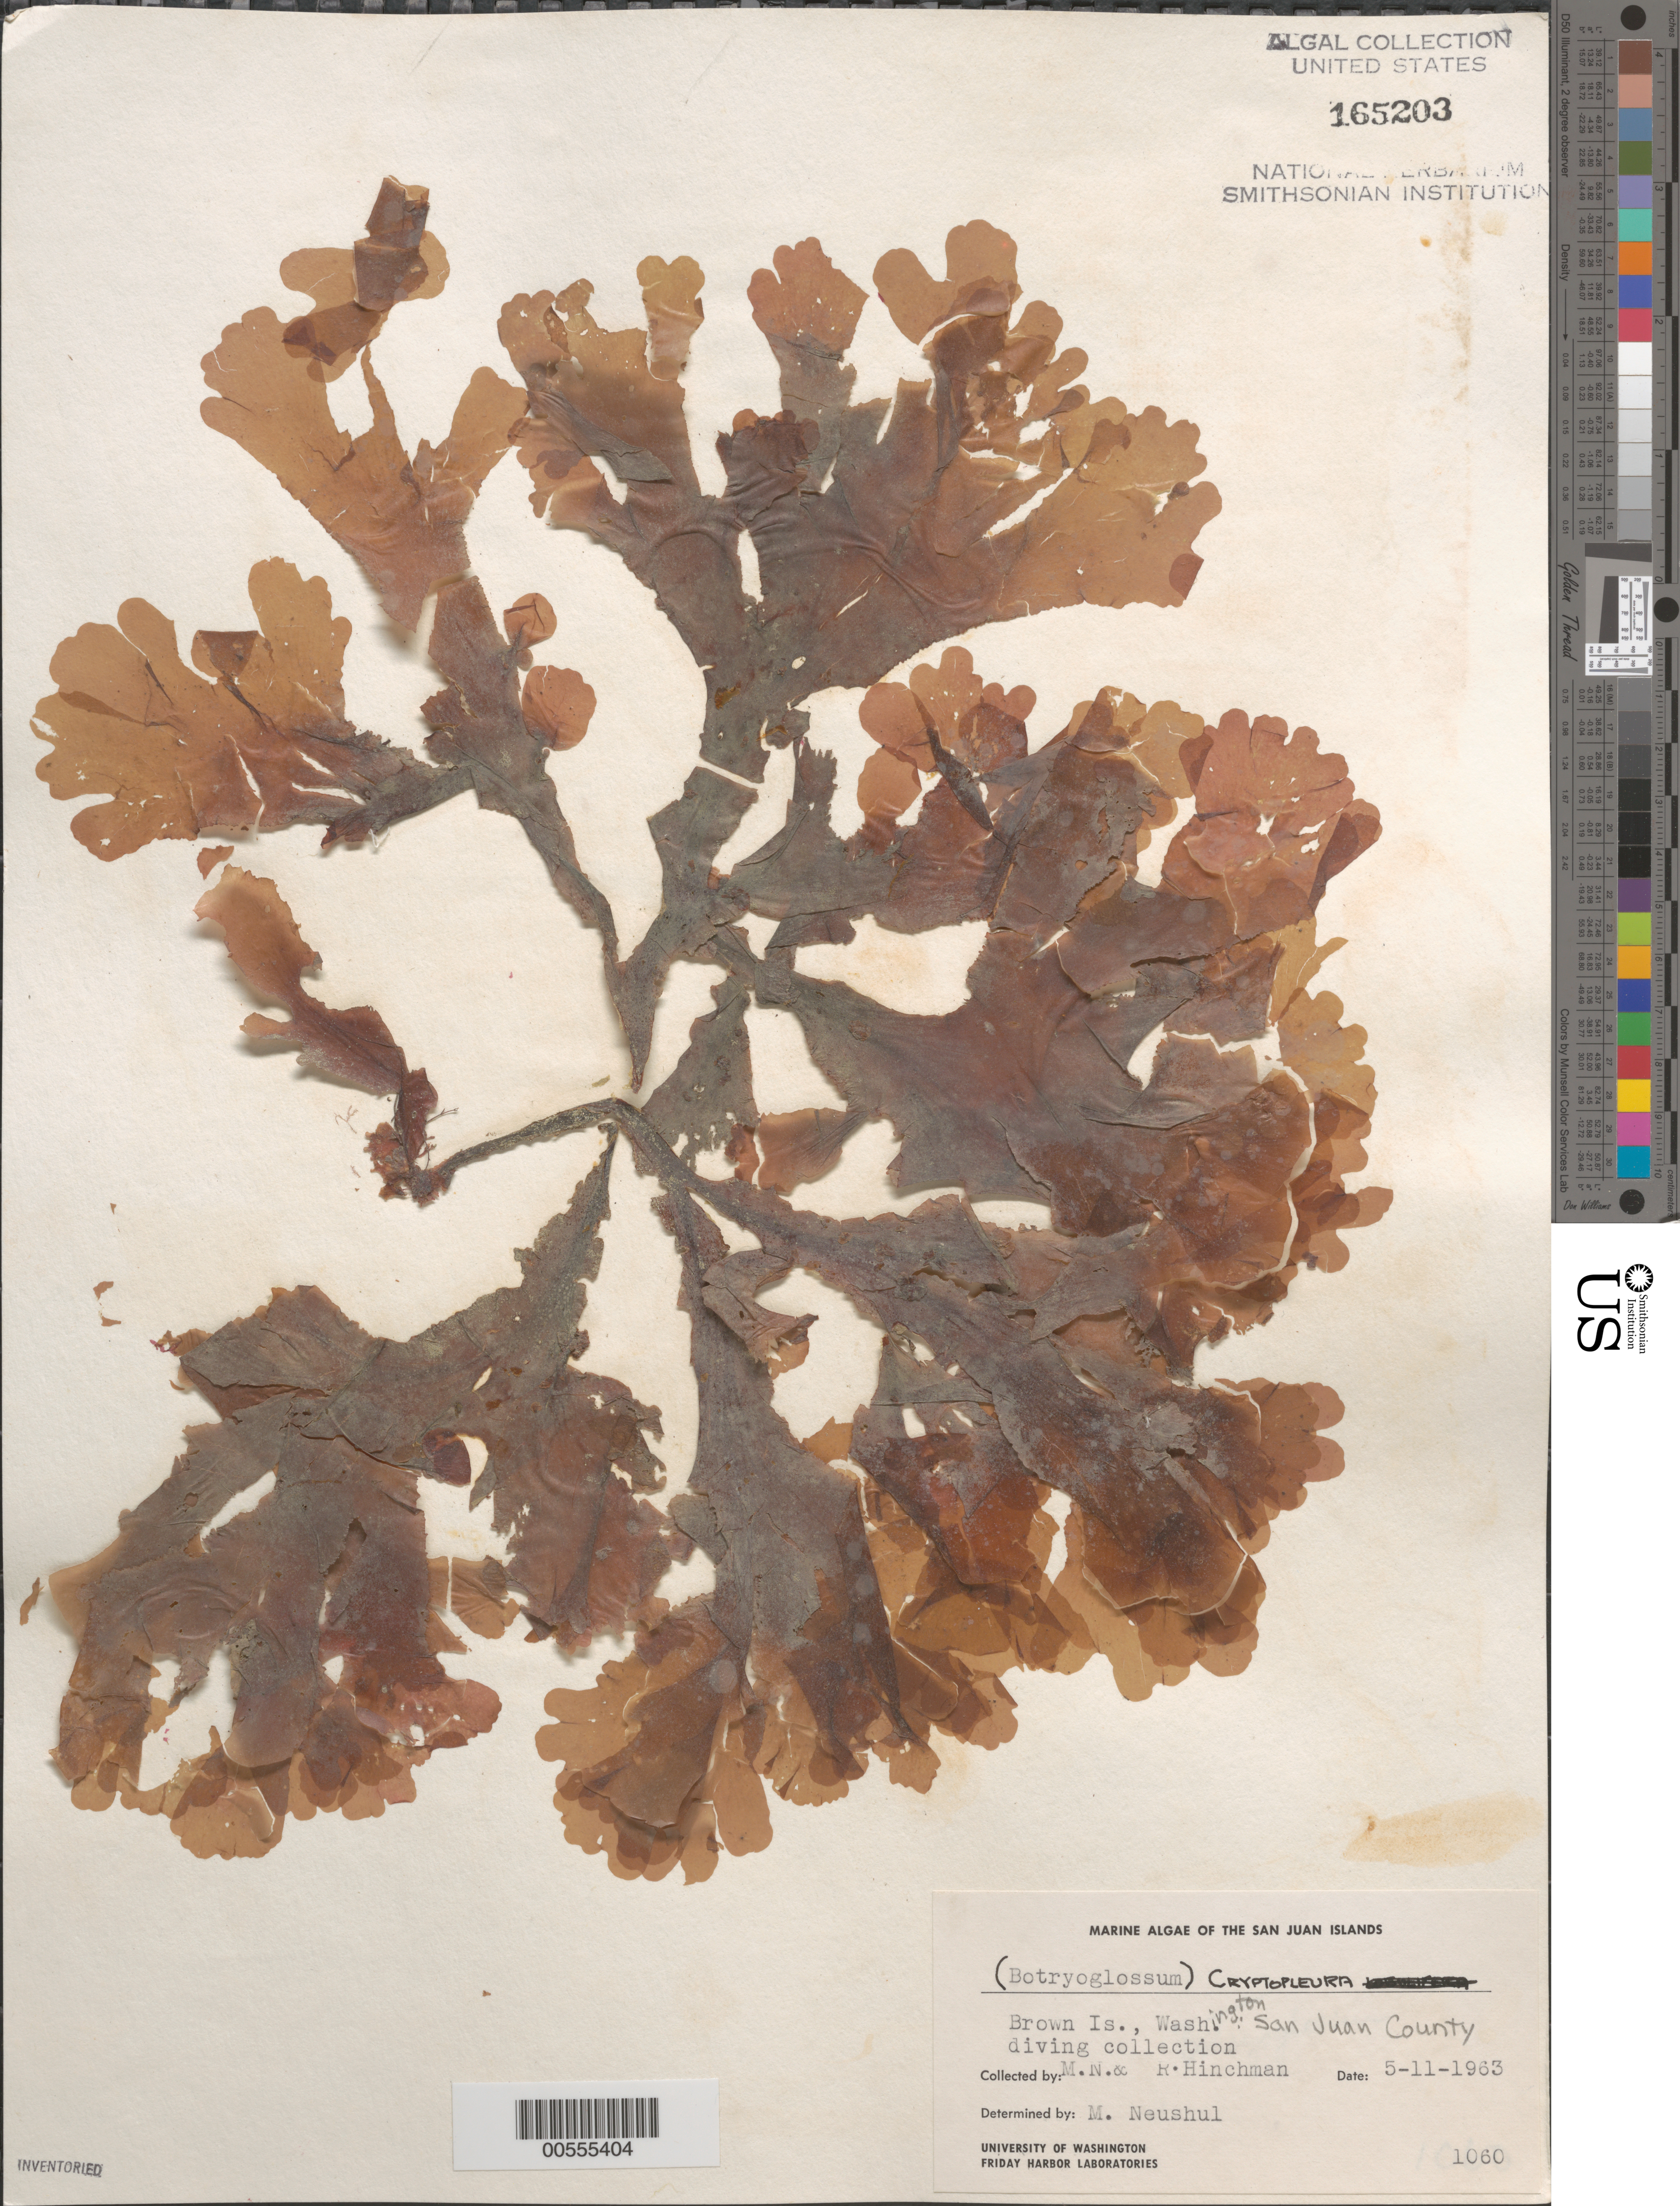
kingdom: Plantae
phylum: Rhodophyta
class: Florideophyceae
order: Ceramiales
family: Delesseriaceae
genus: Cryptopleura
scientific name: Cryptopleura sp.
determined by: Neushul, M.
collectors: M. Neushul & R. Hinchman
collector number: Neushul 1060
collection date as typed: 11 May 1963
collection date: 1963-05-11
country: United States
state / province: Washington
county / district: San Juan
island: Brown Island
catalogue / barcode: US 165203